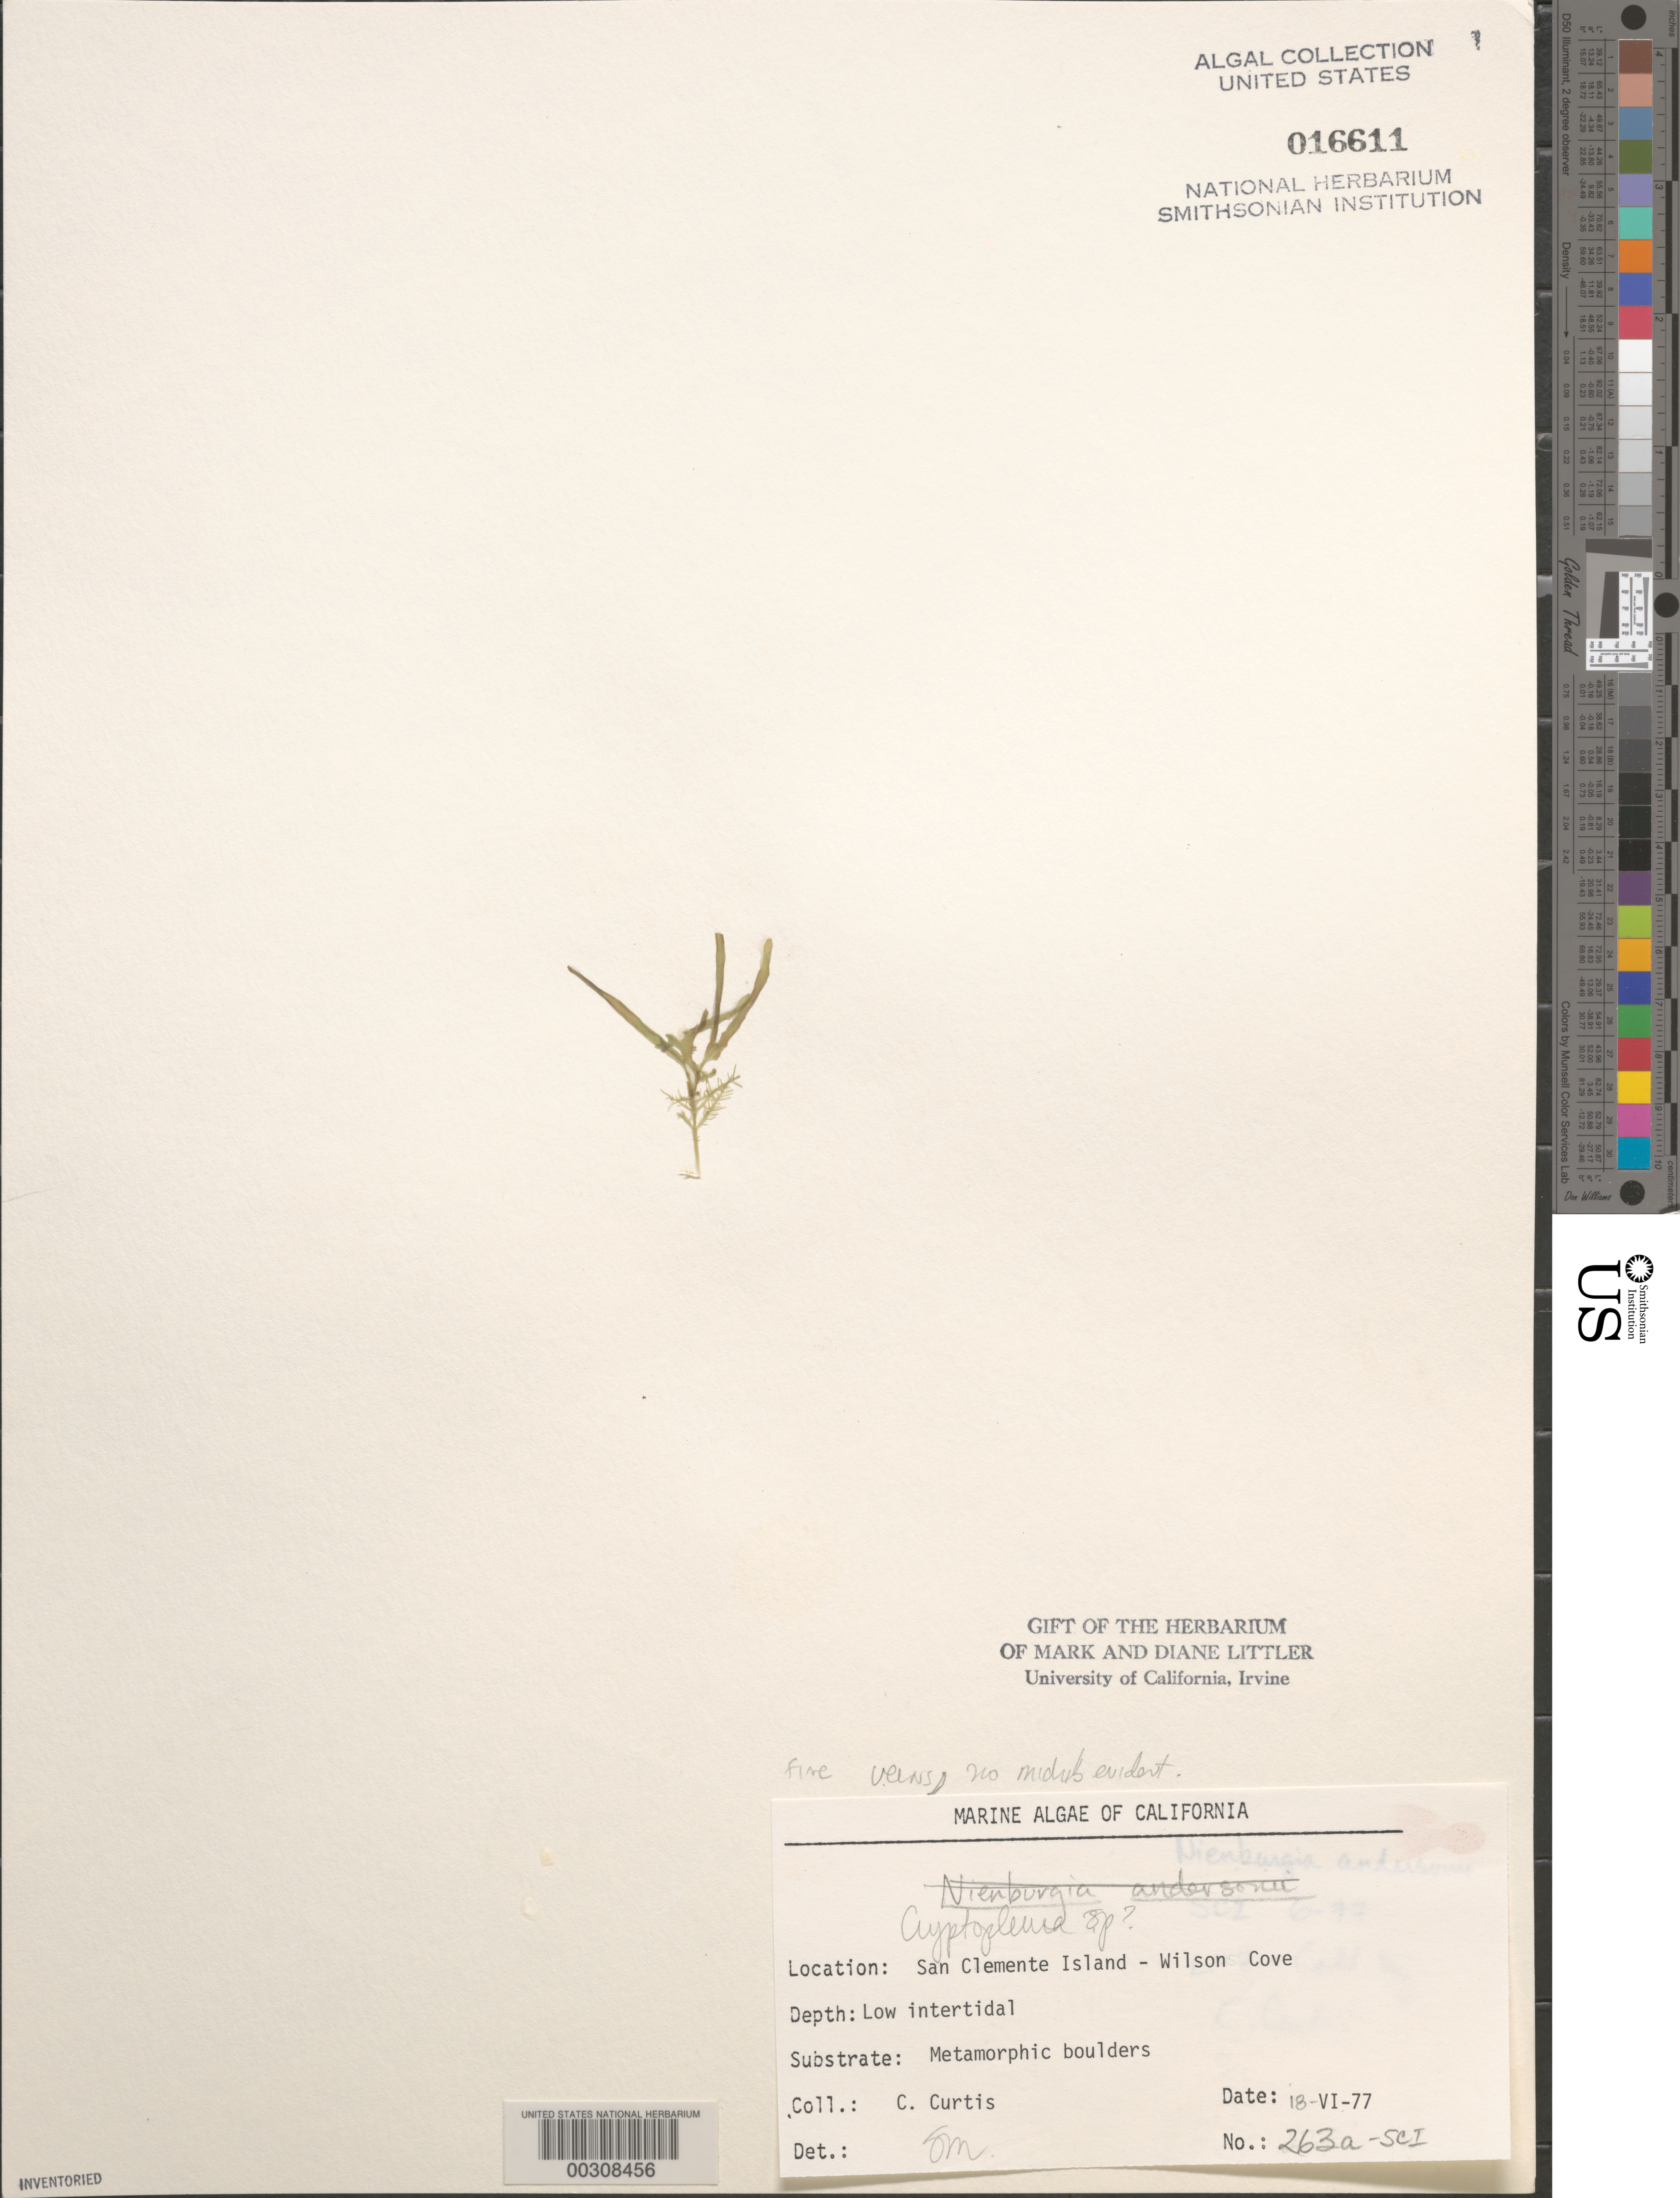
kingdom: Plantae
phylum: Rhodophyta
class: Florideophyceae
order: Ceramiales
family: Delesseriaceae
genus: Cryptopleura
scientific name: Cryptopleura sp.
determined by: Murray, S. N.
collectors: C. Curtis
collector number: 263a-sci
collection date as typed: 18 Jun 1977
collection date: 1977-06-18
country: United States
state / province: California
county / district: Los Angeles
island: San Clemente Island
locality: Wilson Cove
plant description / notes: BLM-SOCALBIGHT Rocky Intertidal Survey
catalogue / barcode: US 16611